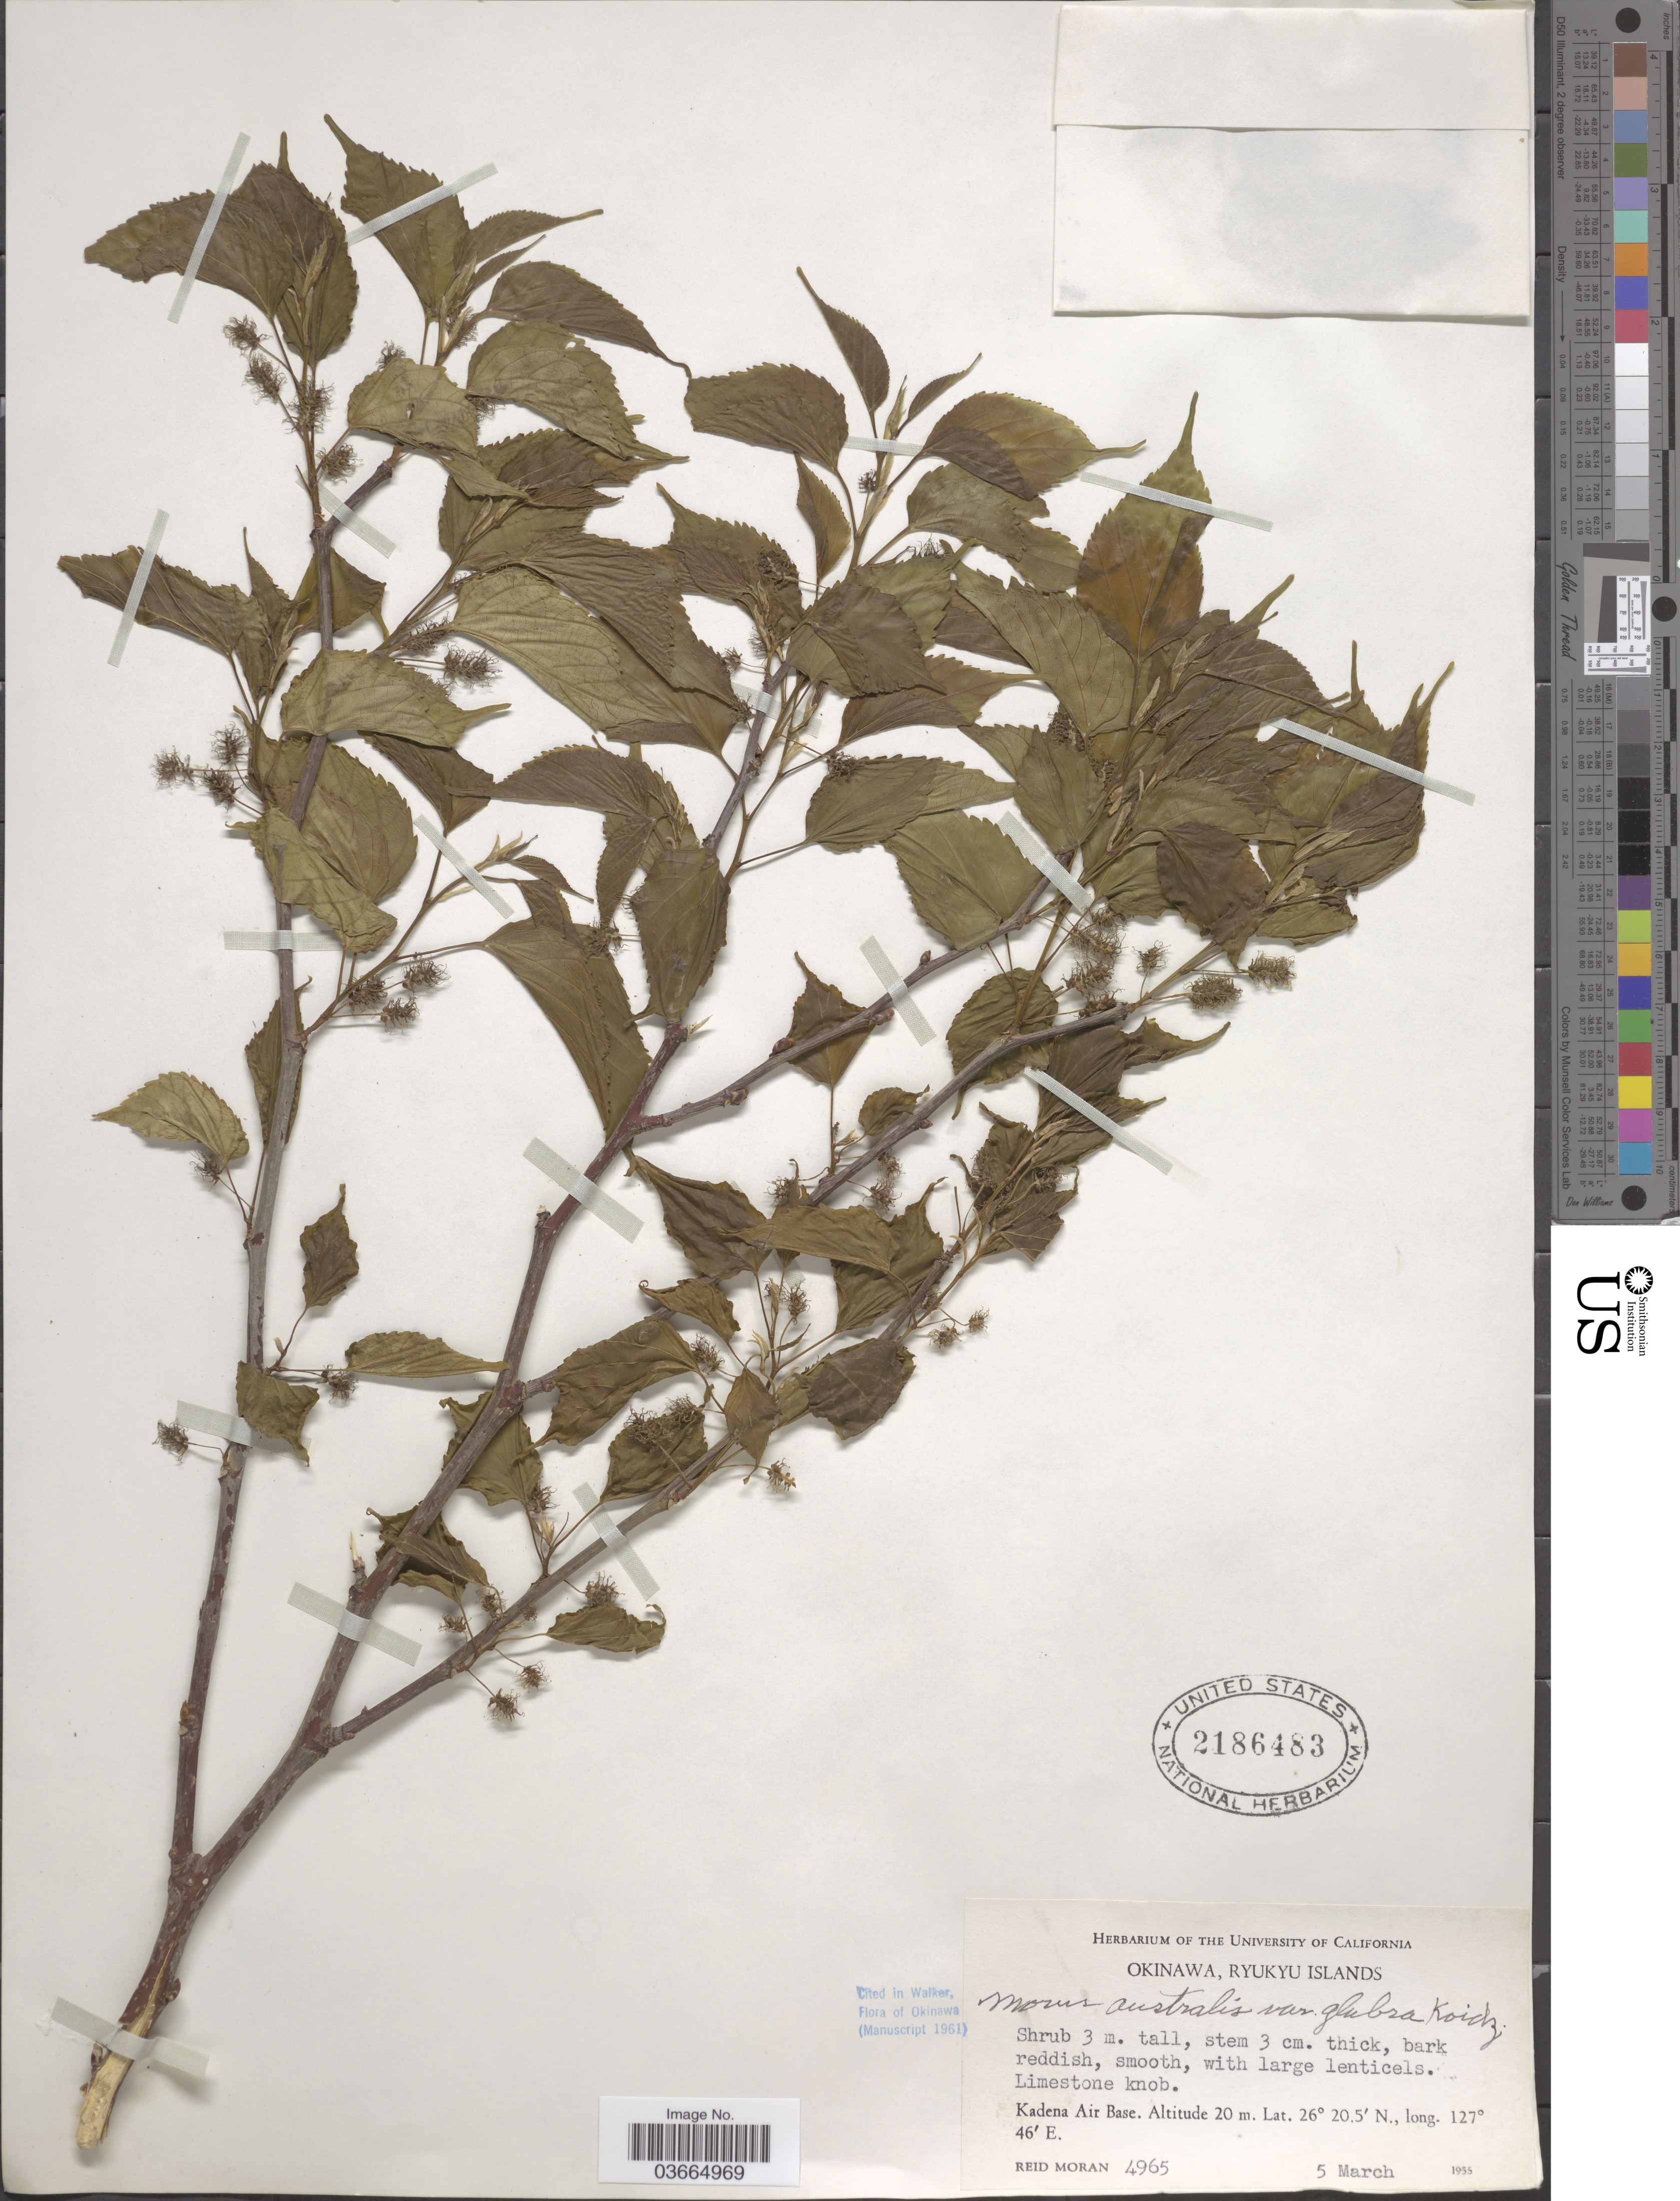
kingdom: Plantae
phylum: Tracheophyta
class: Magnoliopsida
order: Rosales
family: Moraceae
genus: Morus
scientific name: Morus australis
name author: Poir.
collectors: R. Moran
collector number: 4965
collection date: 1955-03-05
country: Japan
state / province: Okinawa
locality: Ryukyu Islands. Kadena Air Base.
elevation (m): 20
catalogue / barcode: US 2186483